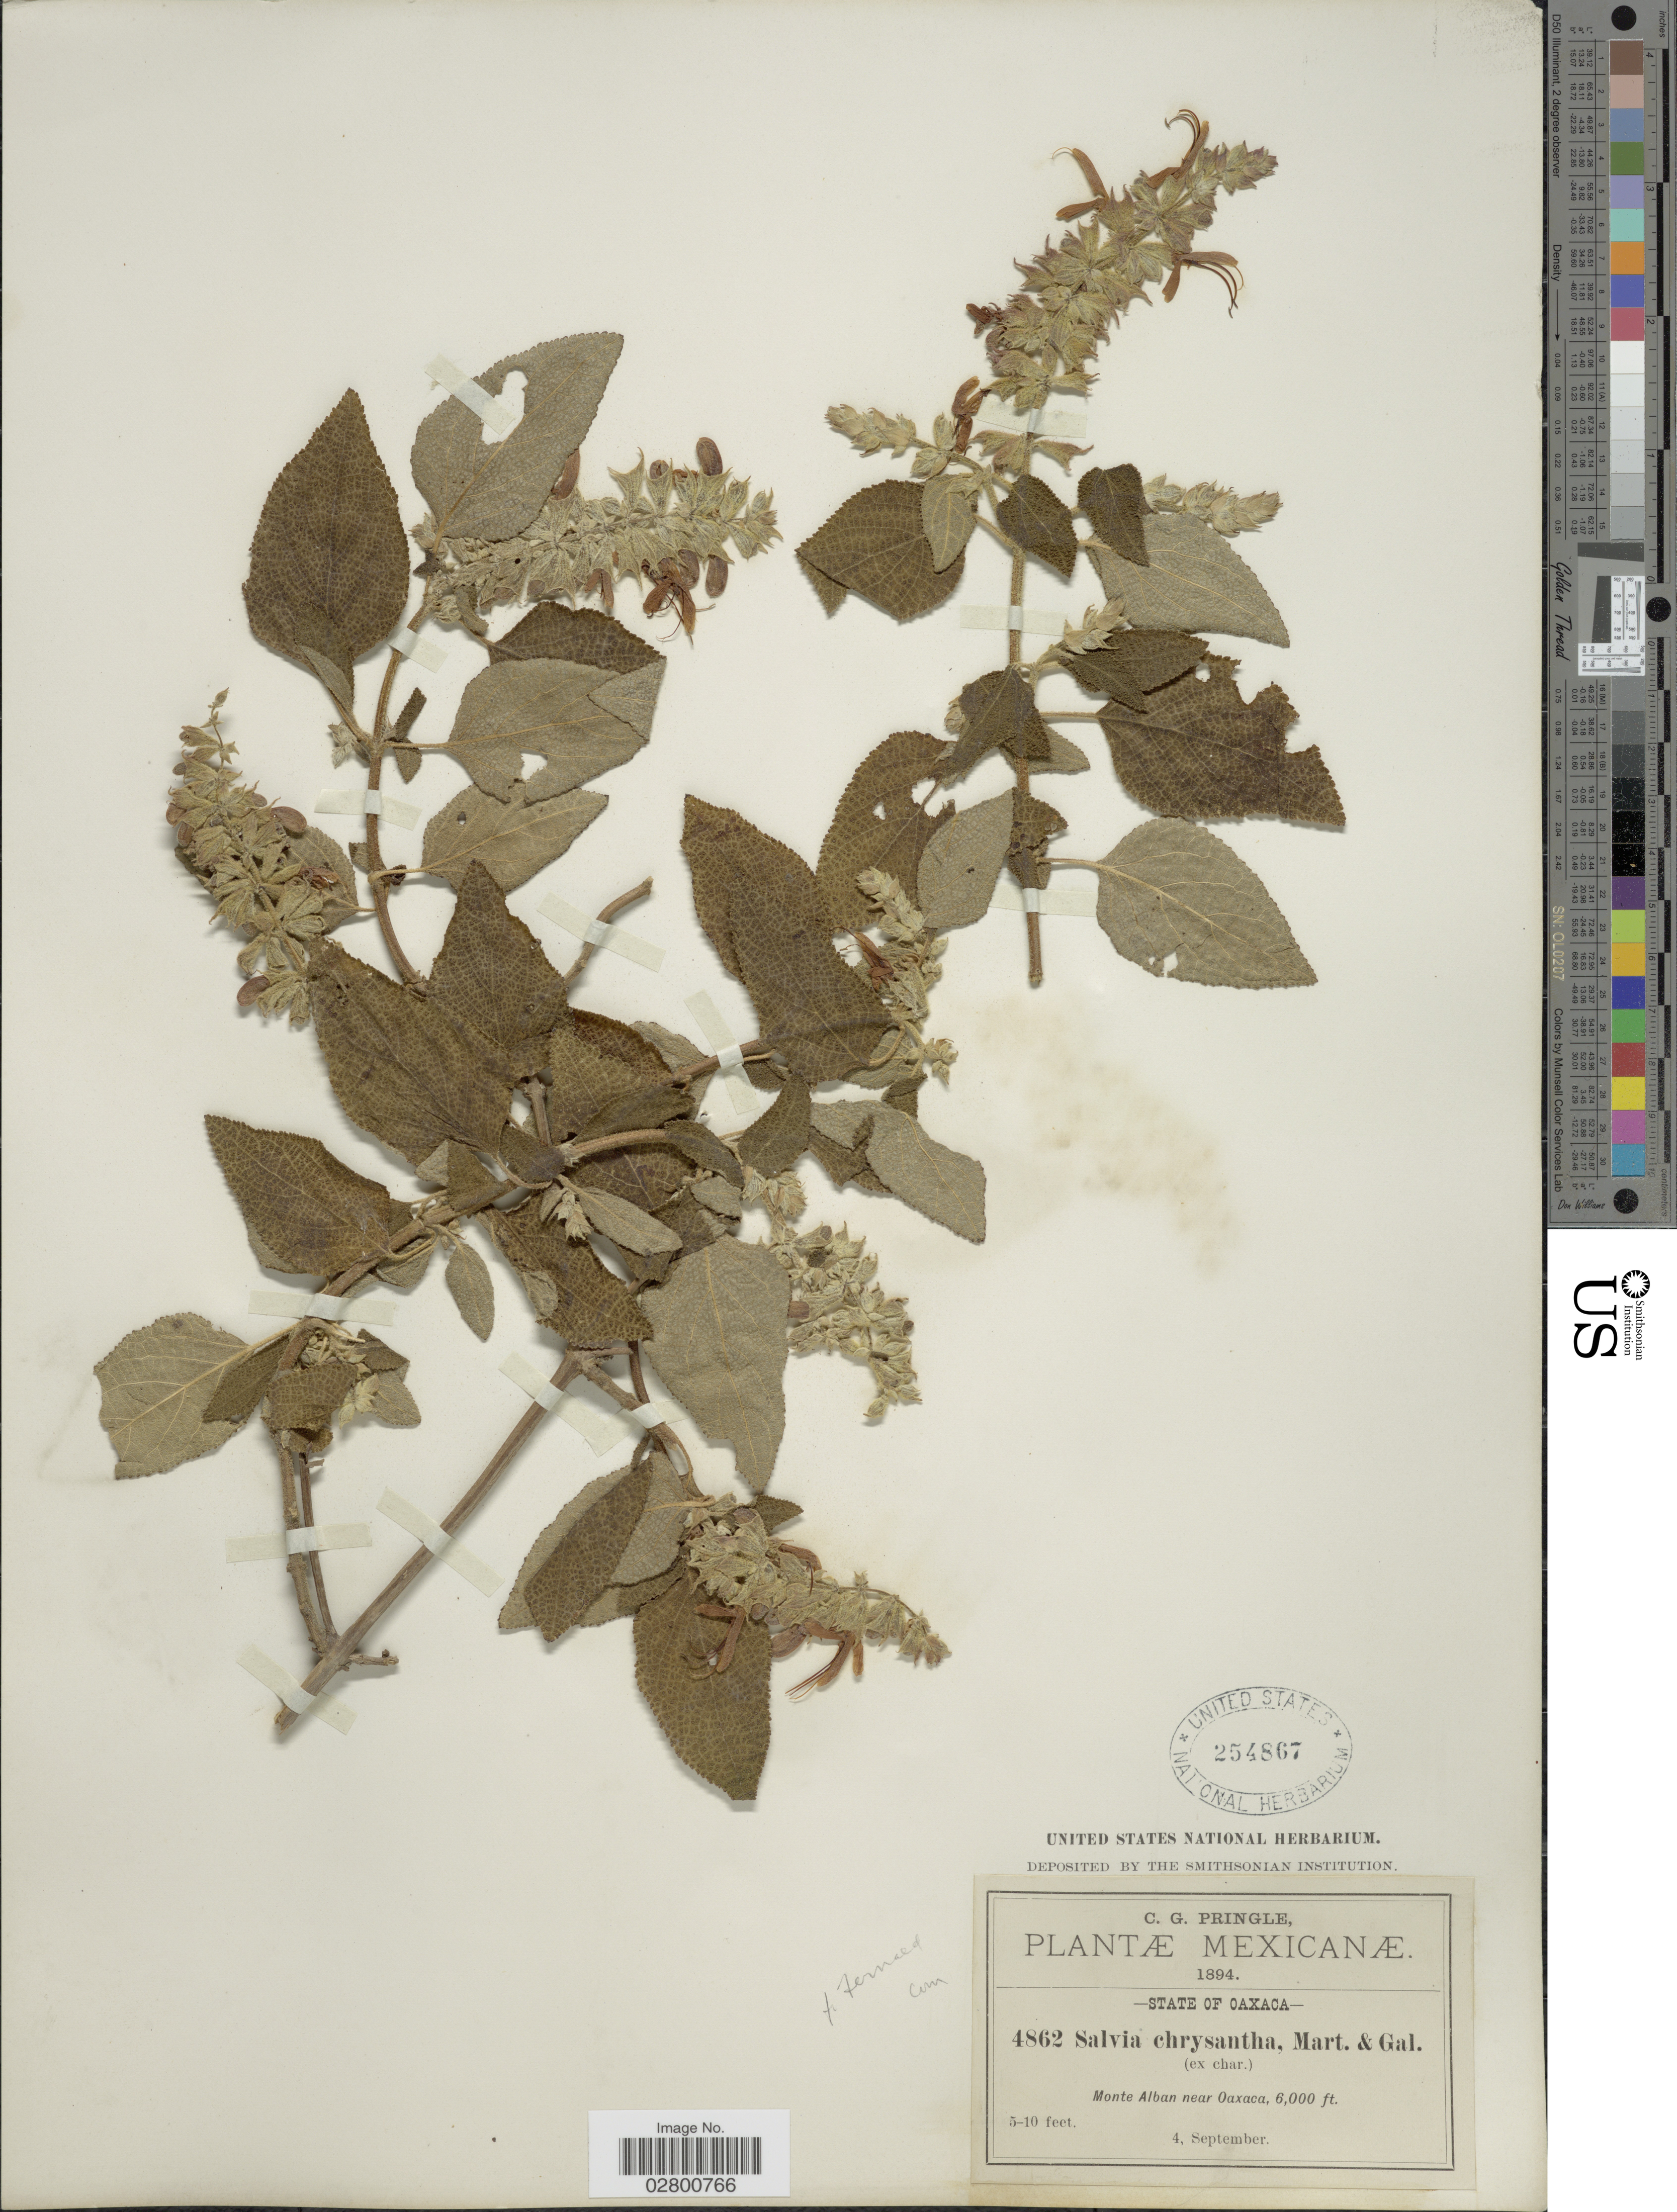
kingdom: Plantae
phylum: Tracheophyta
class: Magnoliopsida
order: Lamiales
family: Lamiaceae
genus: Salvia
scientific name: Salvia chrysantha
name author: M. Martens & Galeotti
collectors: C. G. Pringle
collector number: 4862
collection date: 1894-09-04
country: Mexico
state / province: Oaxaca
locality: Monte Alban near Oaxaca.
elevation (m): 1829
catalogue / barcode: US 254867